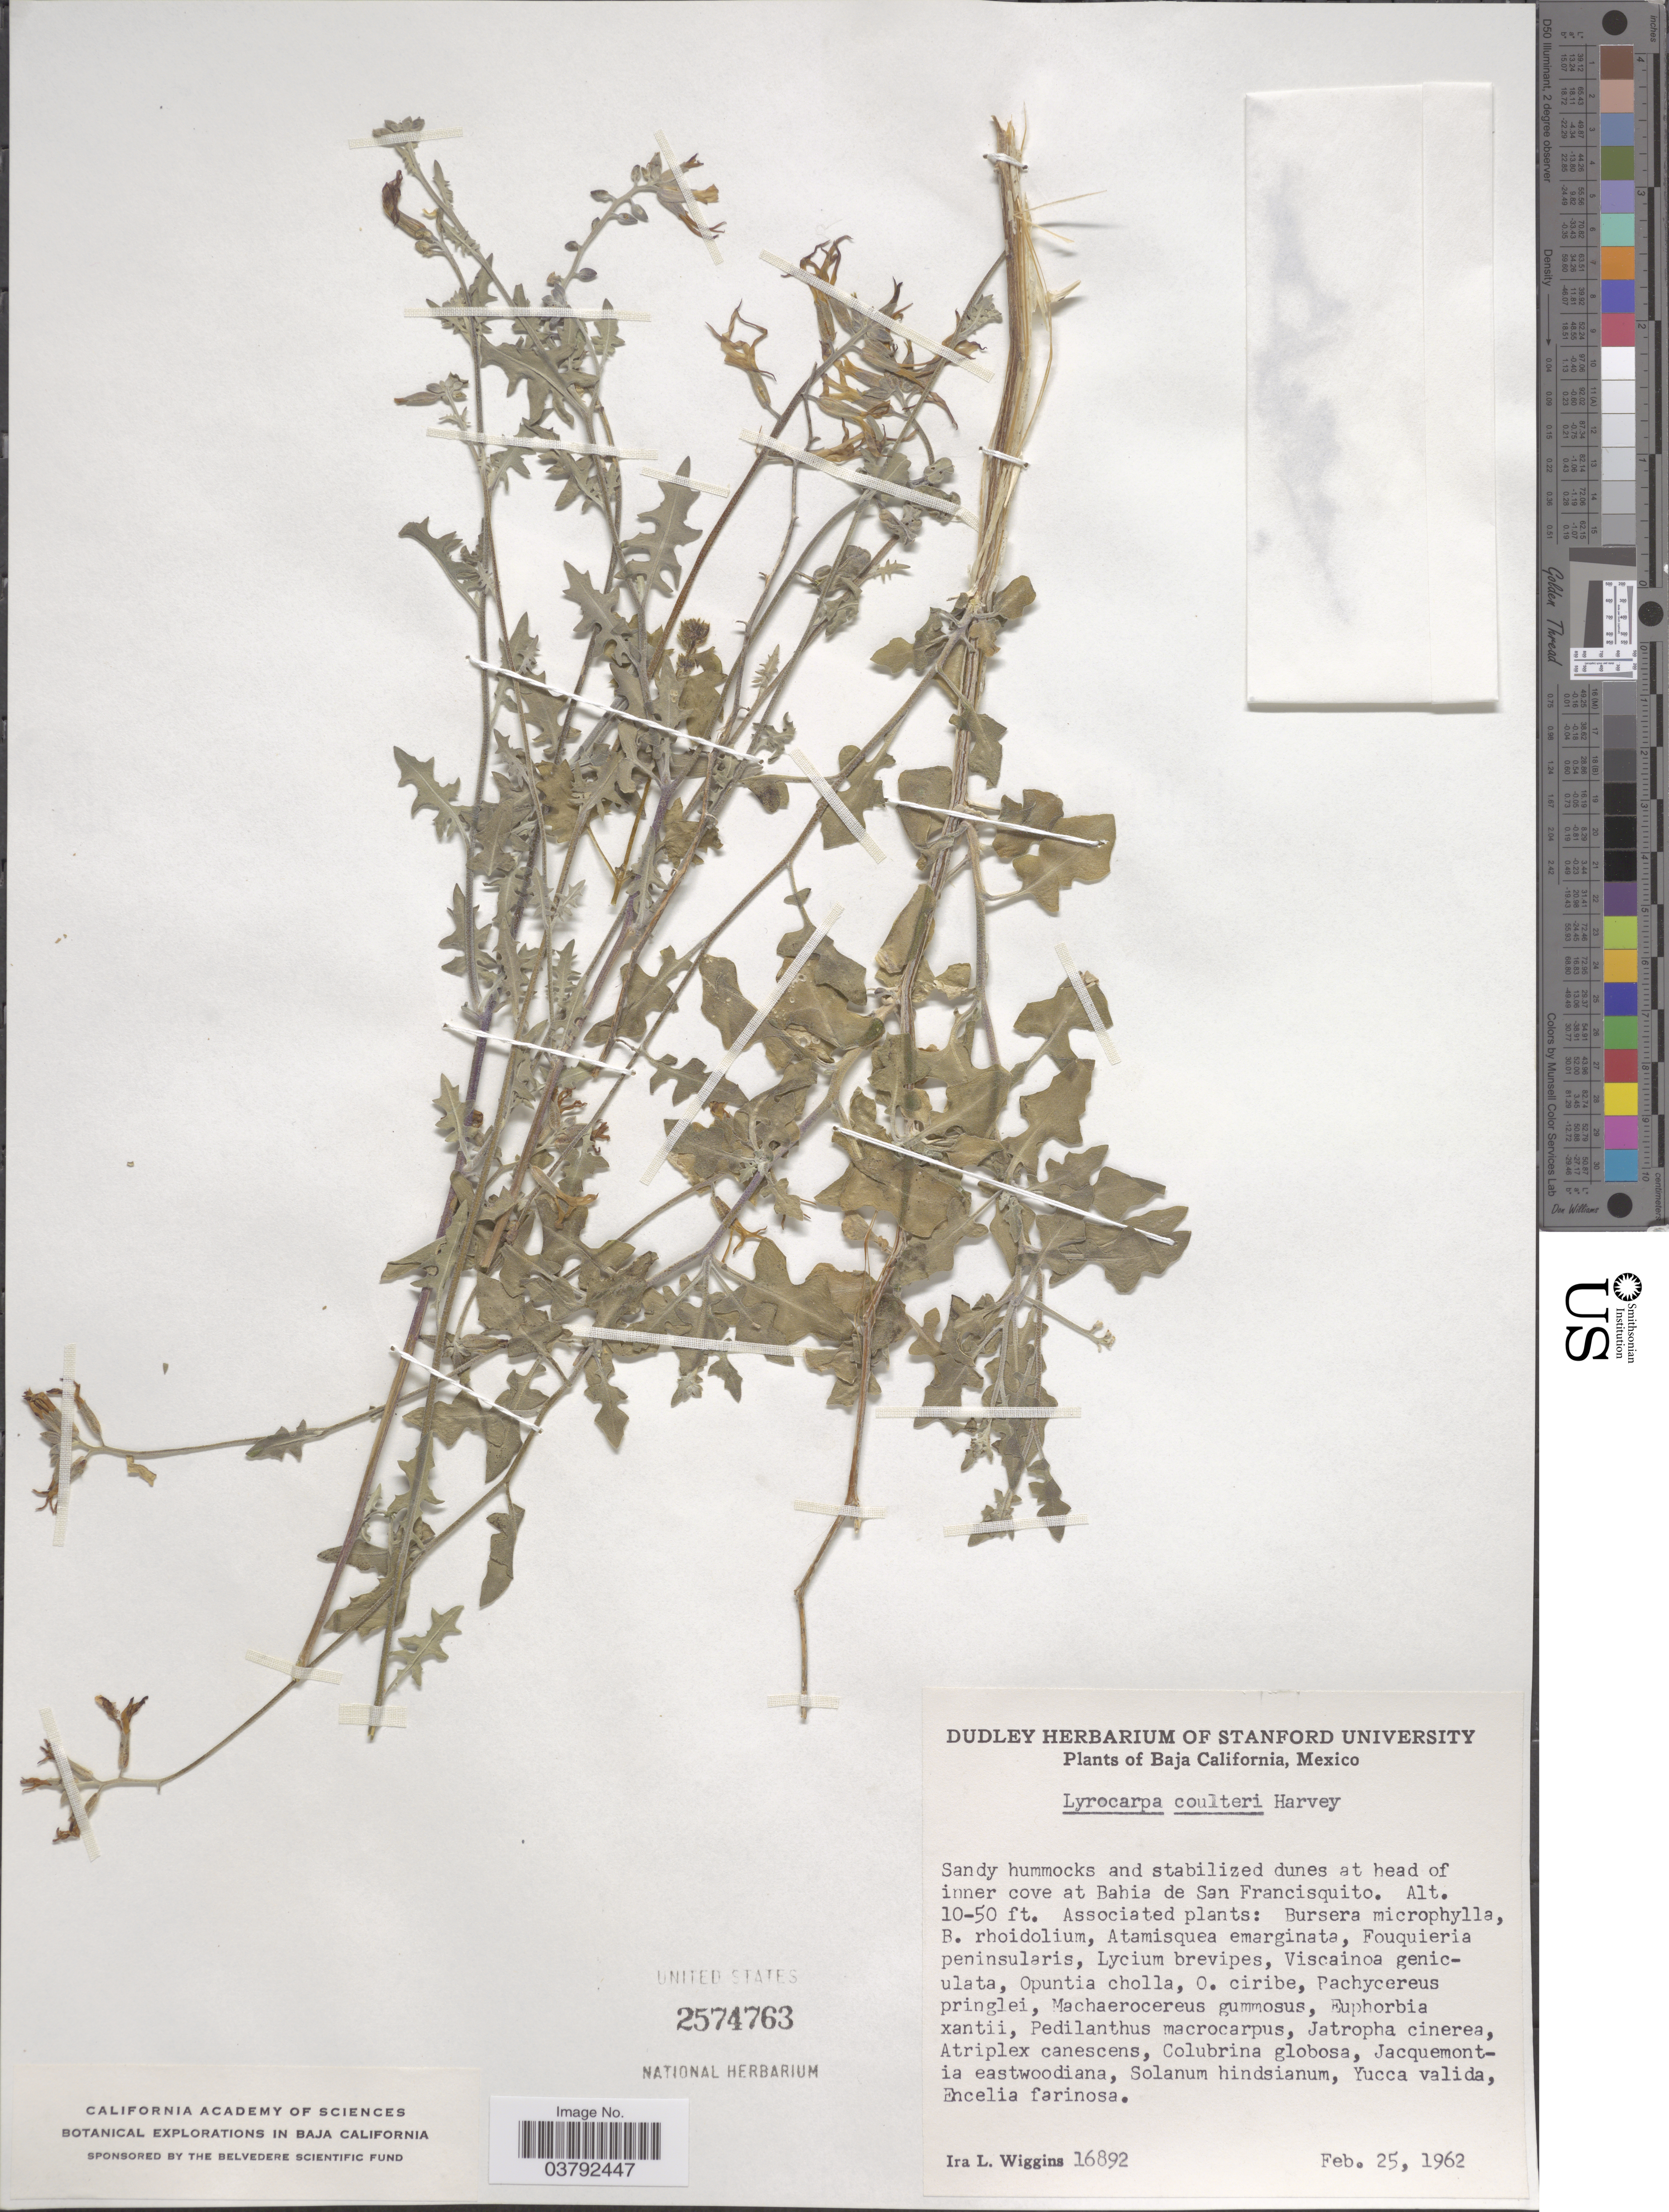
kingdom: Plantae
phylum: Tracheophyta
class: Magnoliopsida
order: Brassicales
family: Brassicaceae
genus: Lyrocarpa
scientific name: Lyrocarpa coulteri var. typica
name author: Rollins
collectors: I. L. Wiggins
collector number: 16892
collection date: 1962-02-25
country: Mexico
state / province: Baja California Norte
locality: At head of inner cove at Bahia de San Francisquito.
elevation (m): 3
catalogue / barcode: US 2574763